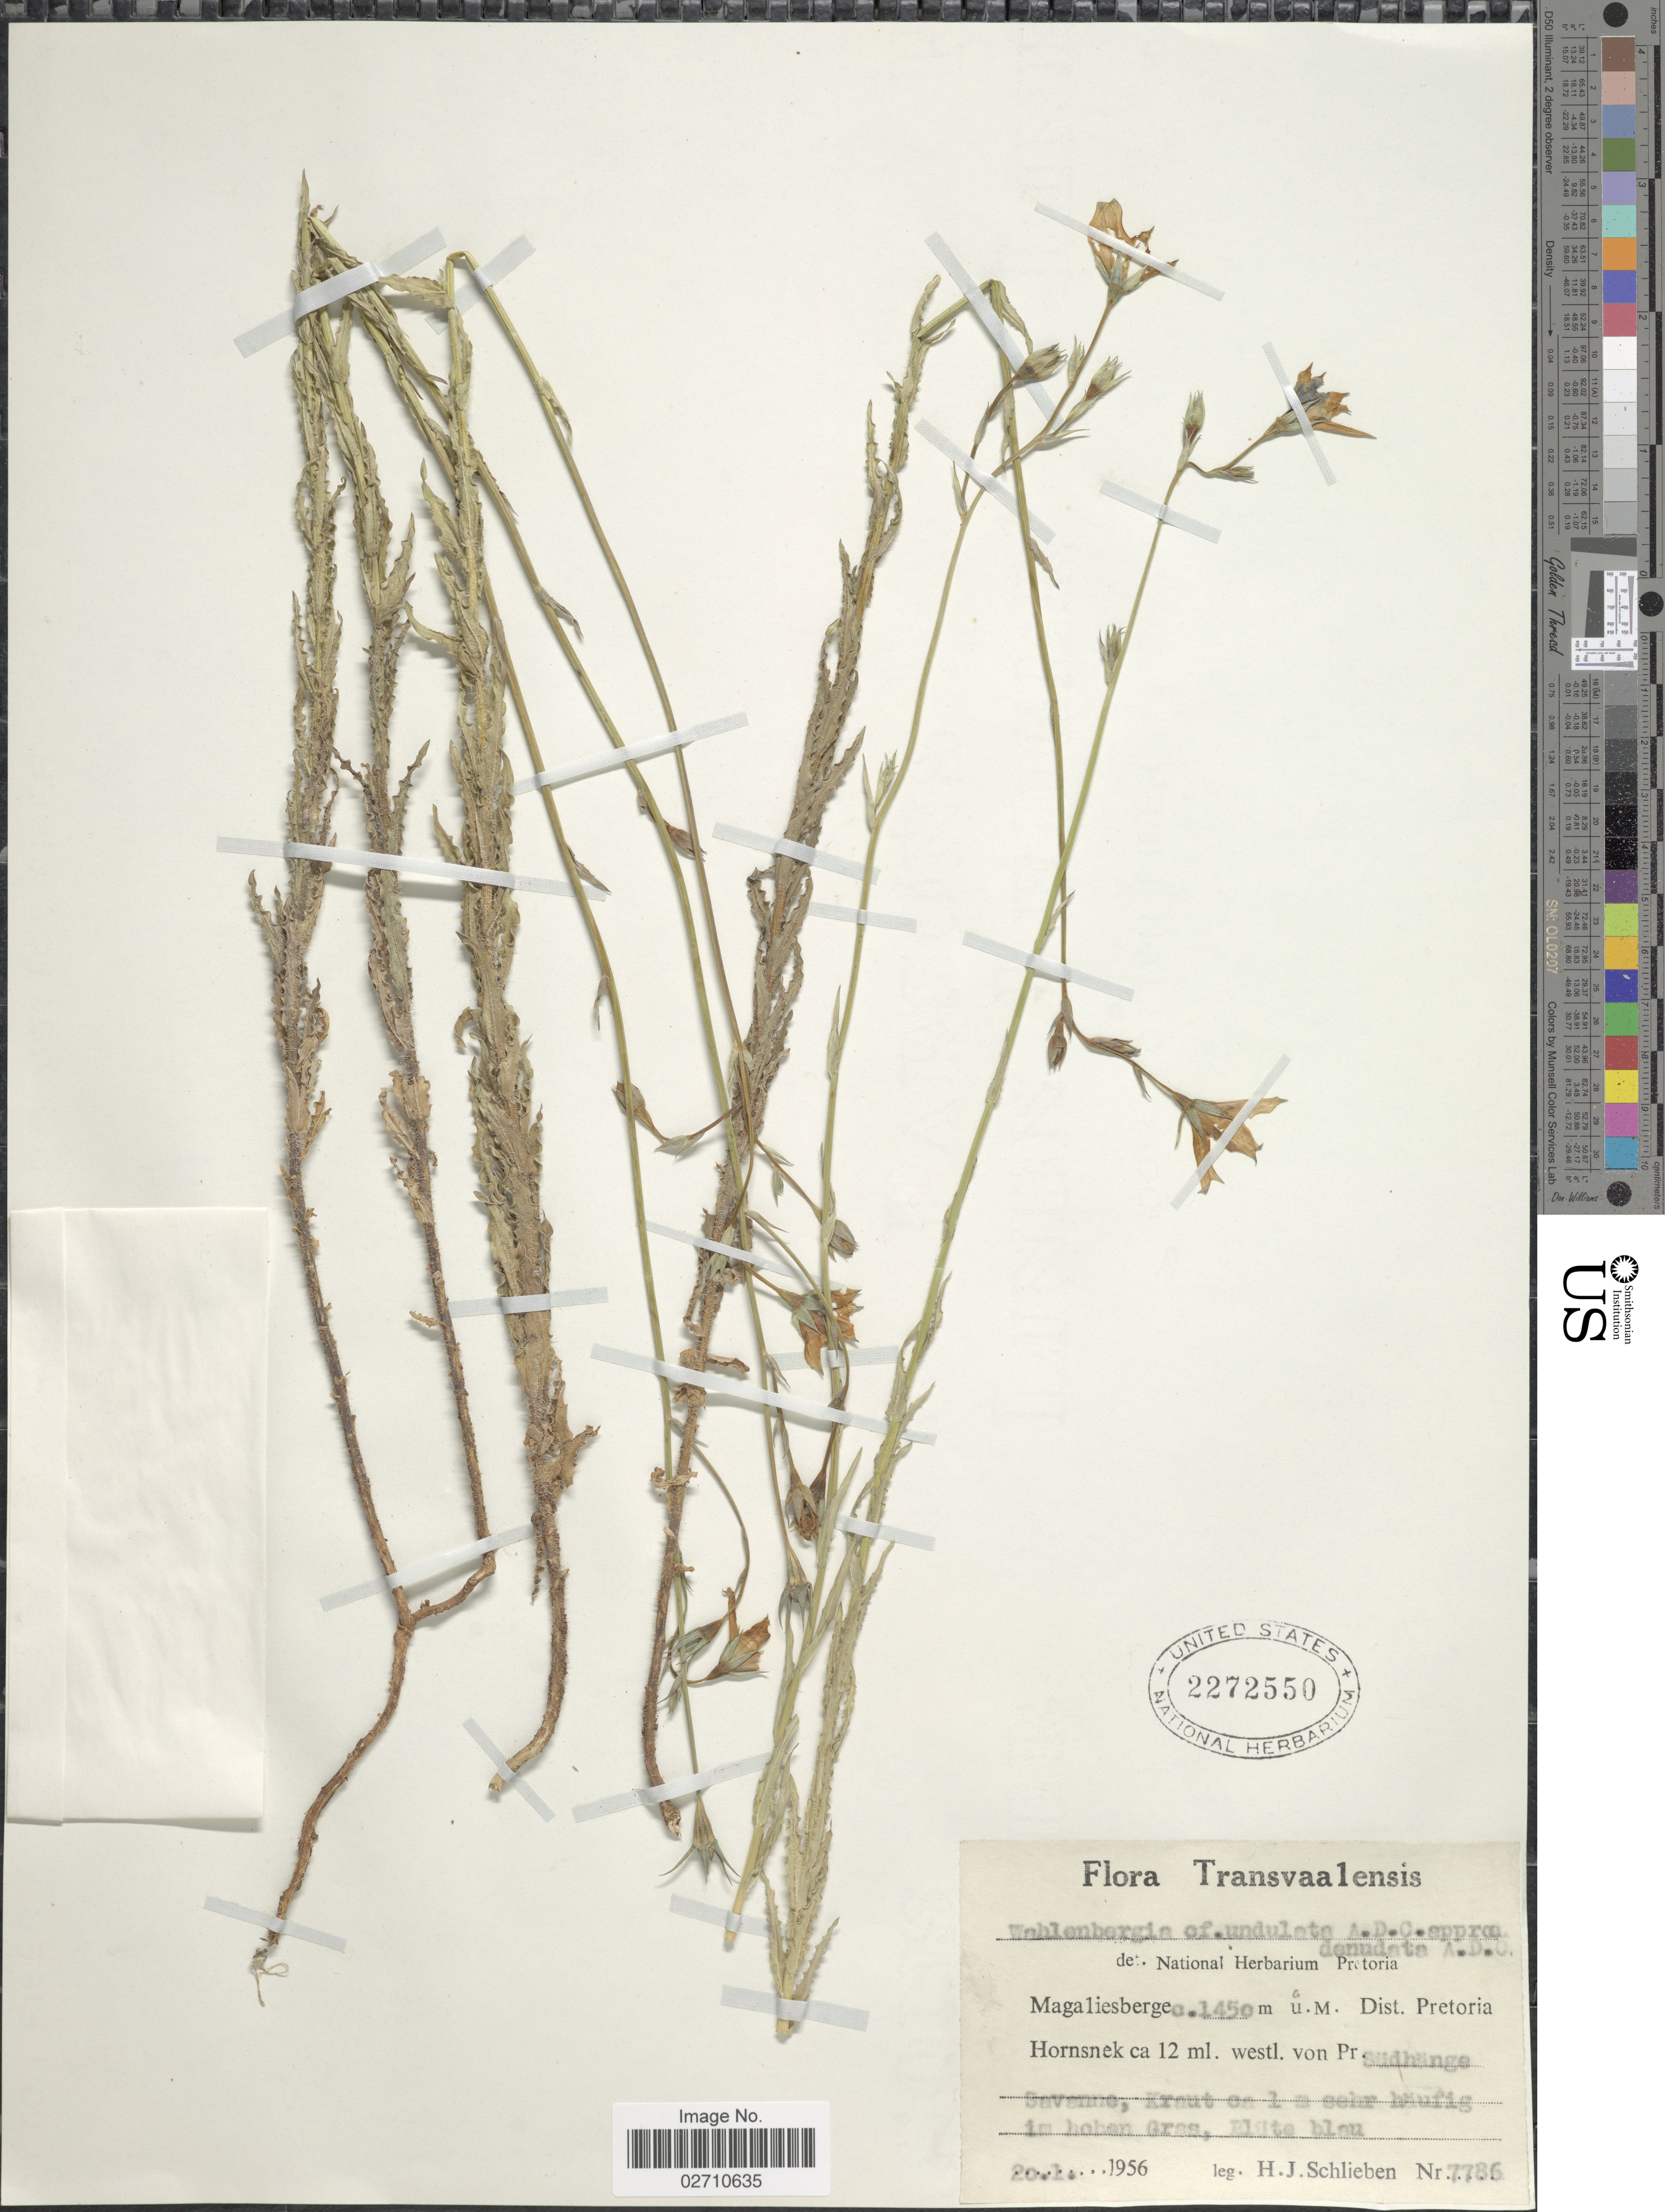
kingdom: Plantae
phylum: Tracheophyta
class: Magnoliopsida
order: Asterales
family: Campanulaceae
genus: Wahlenbergia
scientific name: Wahlenbergia undulata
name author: (L. f.) A. DC.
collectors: H. J. Schlieben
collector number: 7786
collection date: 1956-01-20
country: South Africa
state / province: Gauteng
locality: Transvaalensis. Magaliesberge. Dist. Pretoria. Hornsnek ca 12 ml. westl. von Pr. Sudhange.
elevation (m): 1450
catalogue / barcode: US 2272550